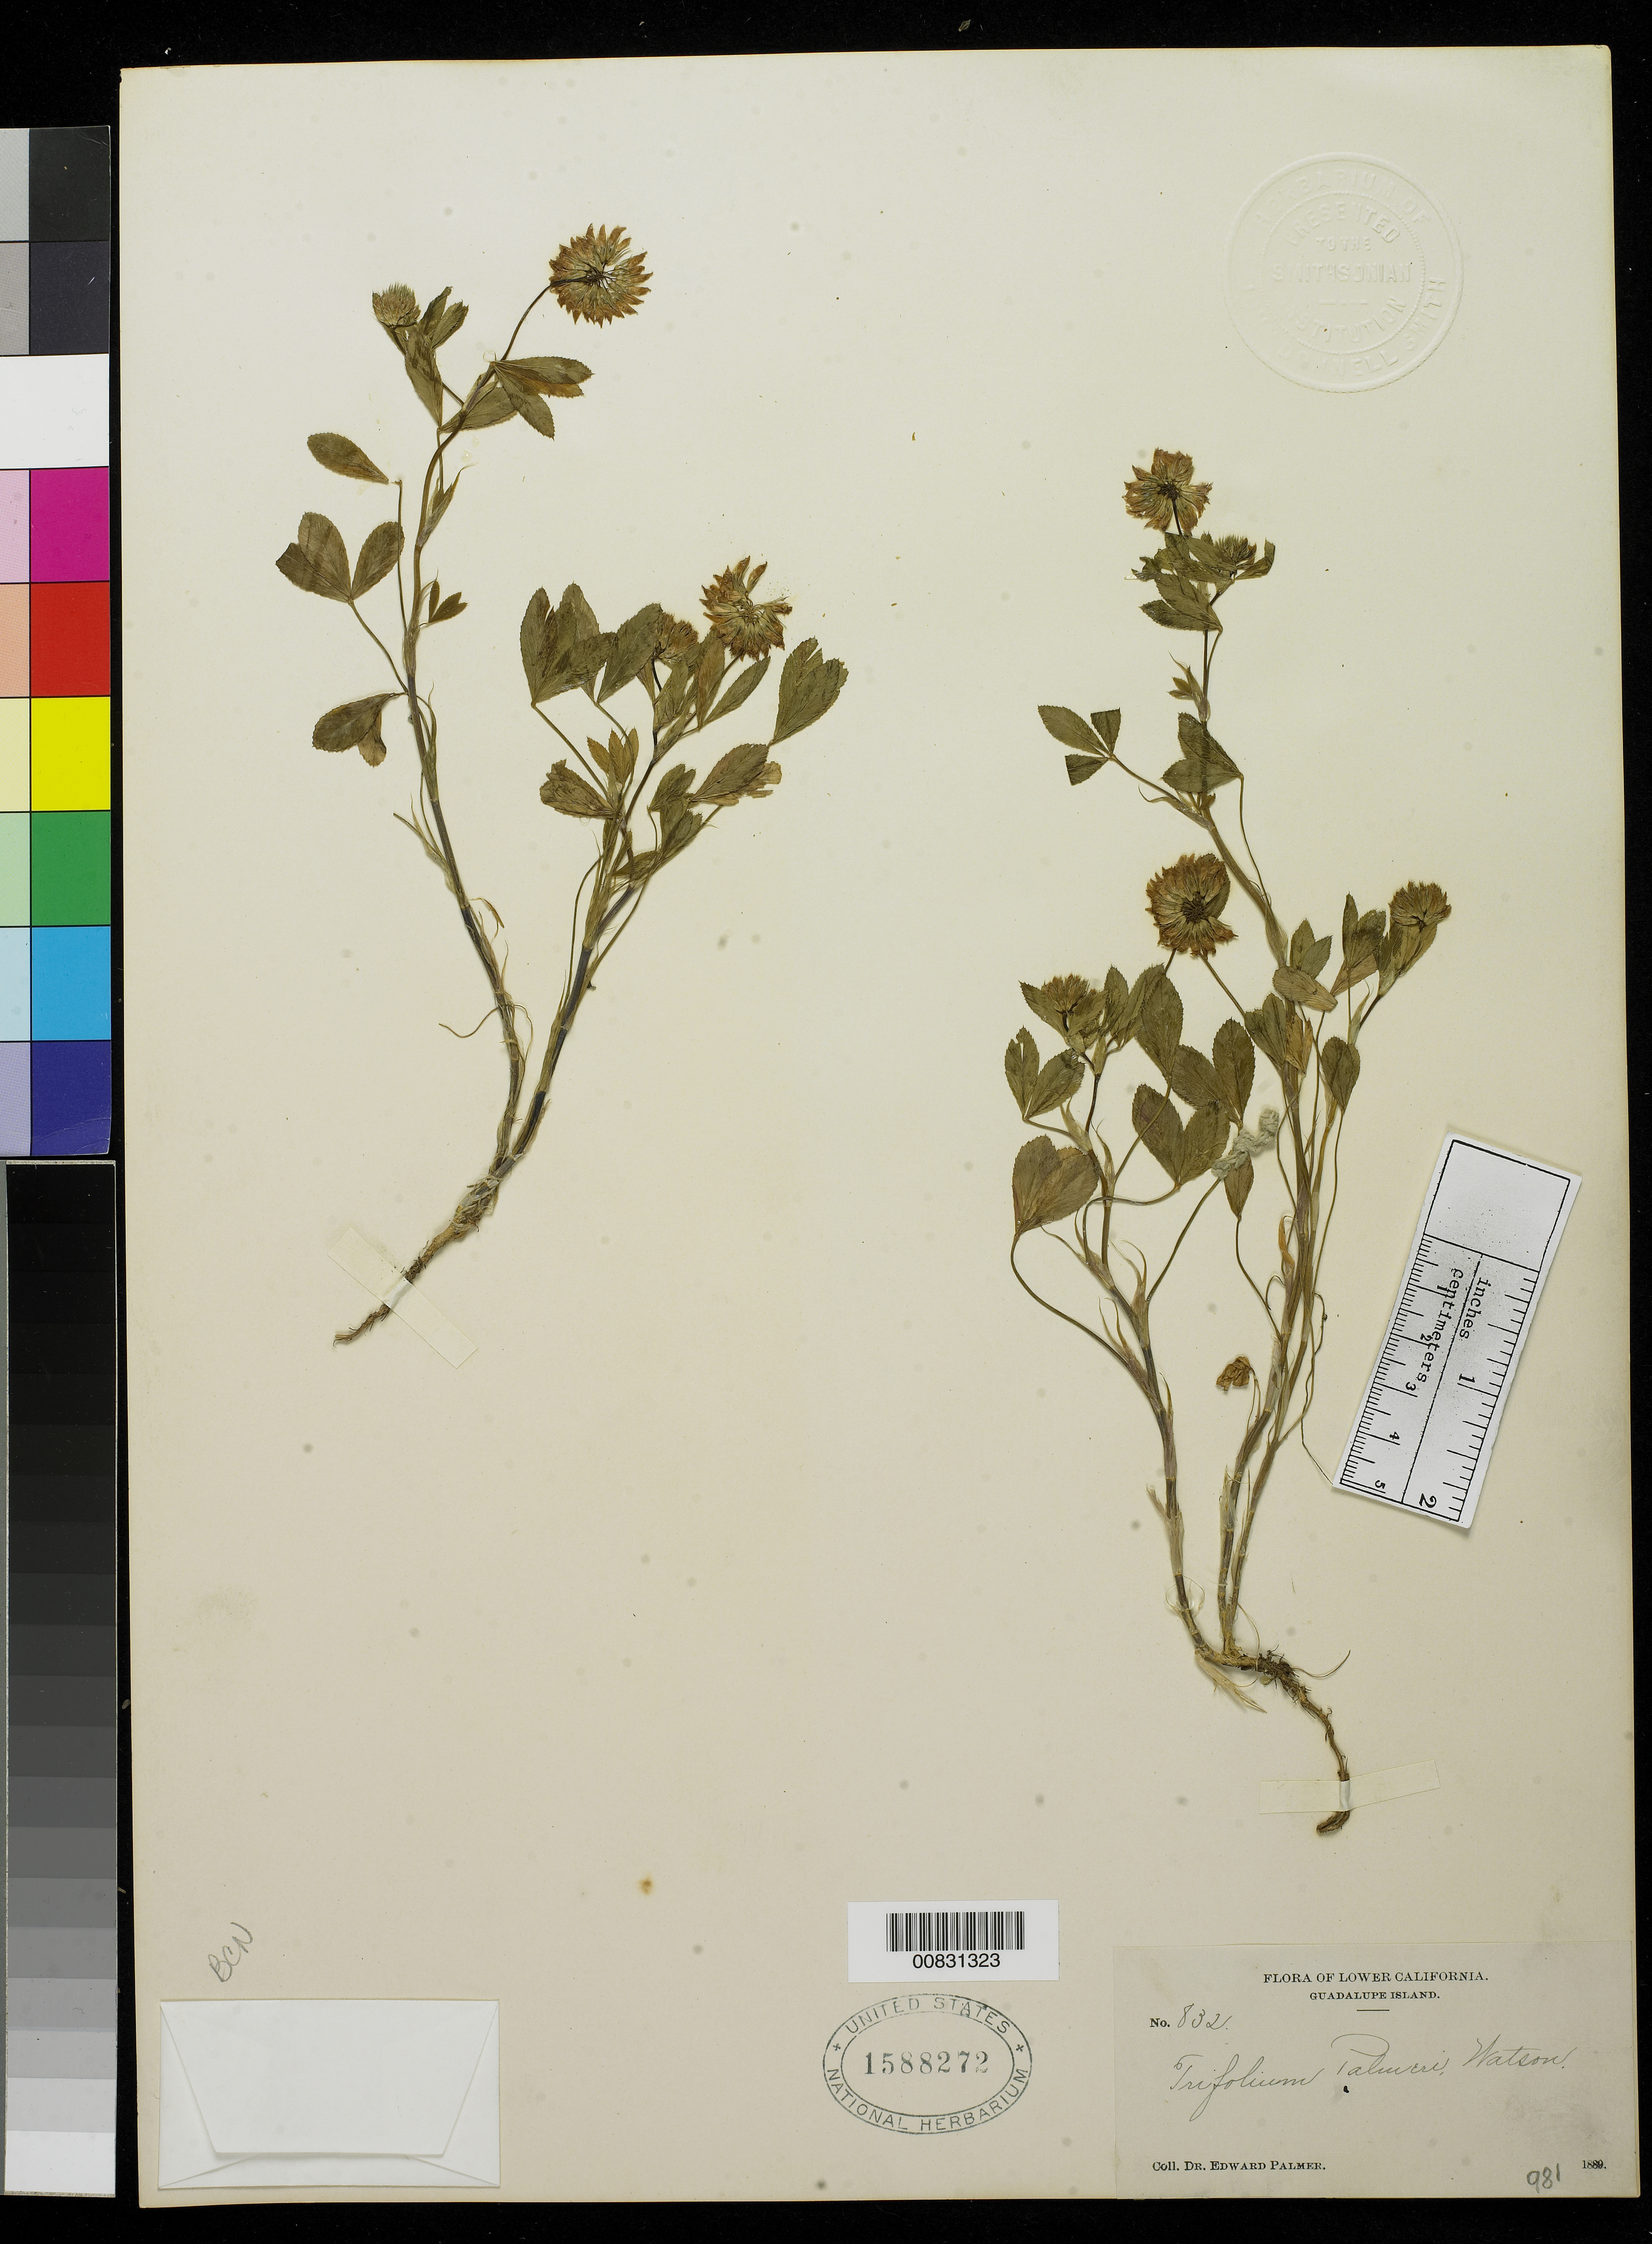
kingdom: Plantae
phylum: Tracheophyta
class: Magnoliopsida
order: Fabales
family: Fabaceae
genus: Trifolium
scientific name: Trifolium palmeri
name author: S. Watson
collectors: E. Palmer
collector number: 832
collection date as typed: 1889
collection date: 1889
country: Mexico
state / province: Baja California Norte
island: Guadalupe I.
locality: Guadalupe Island, Baja California.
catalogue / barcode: US 1588272